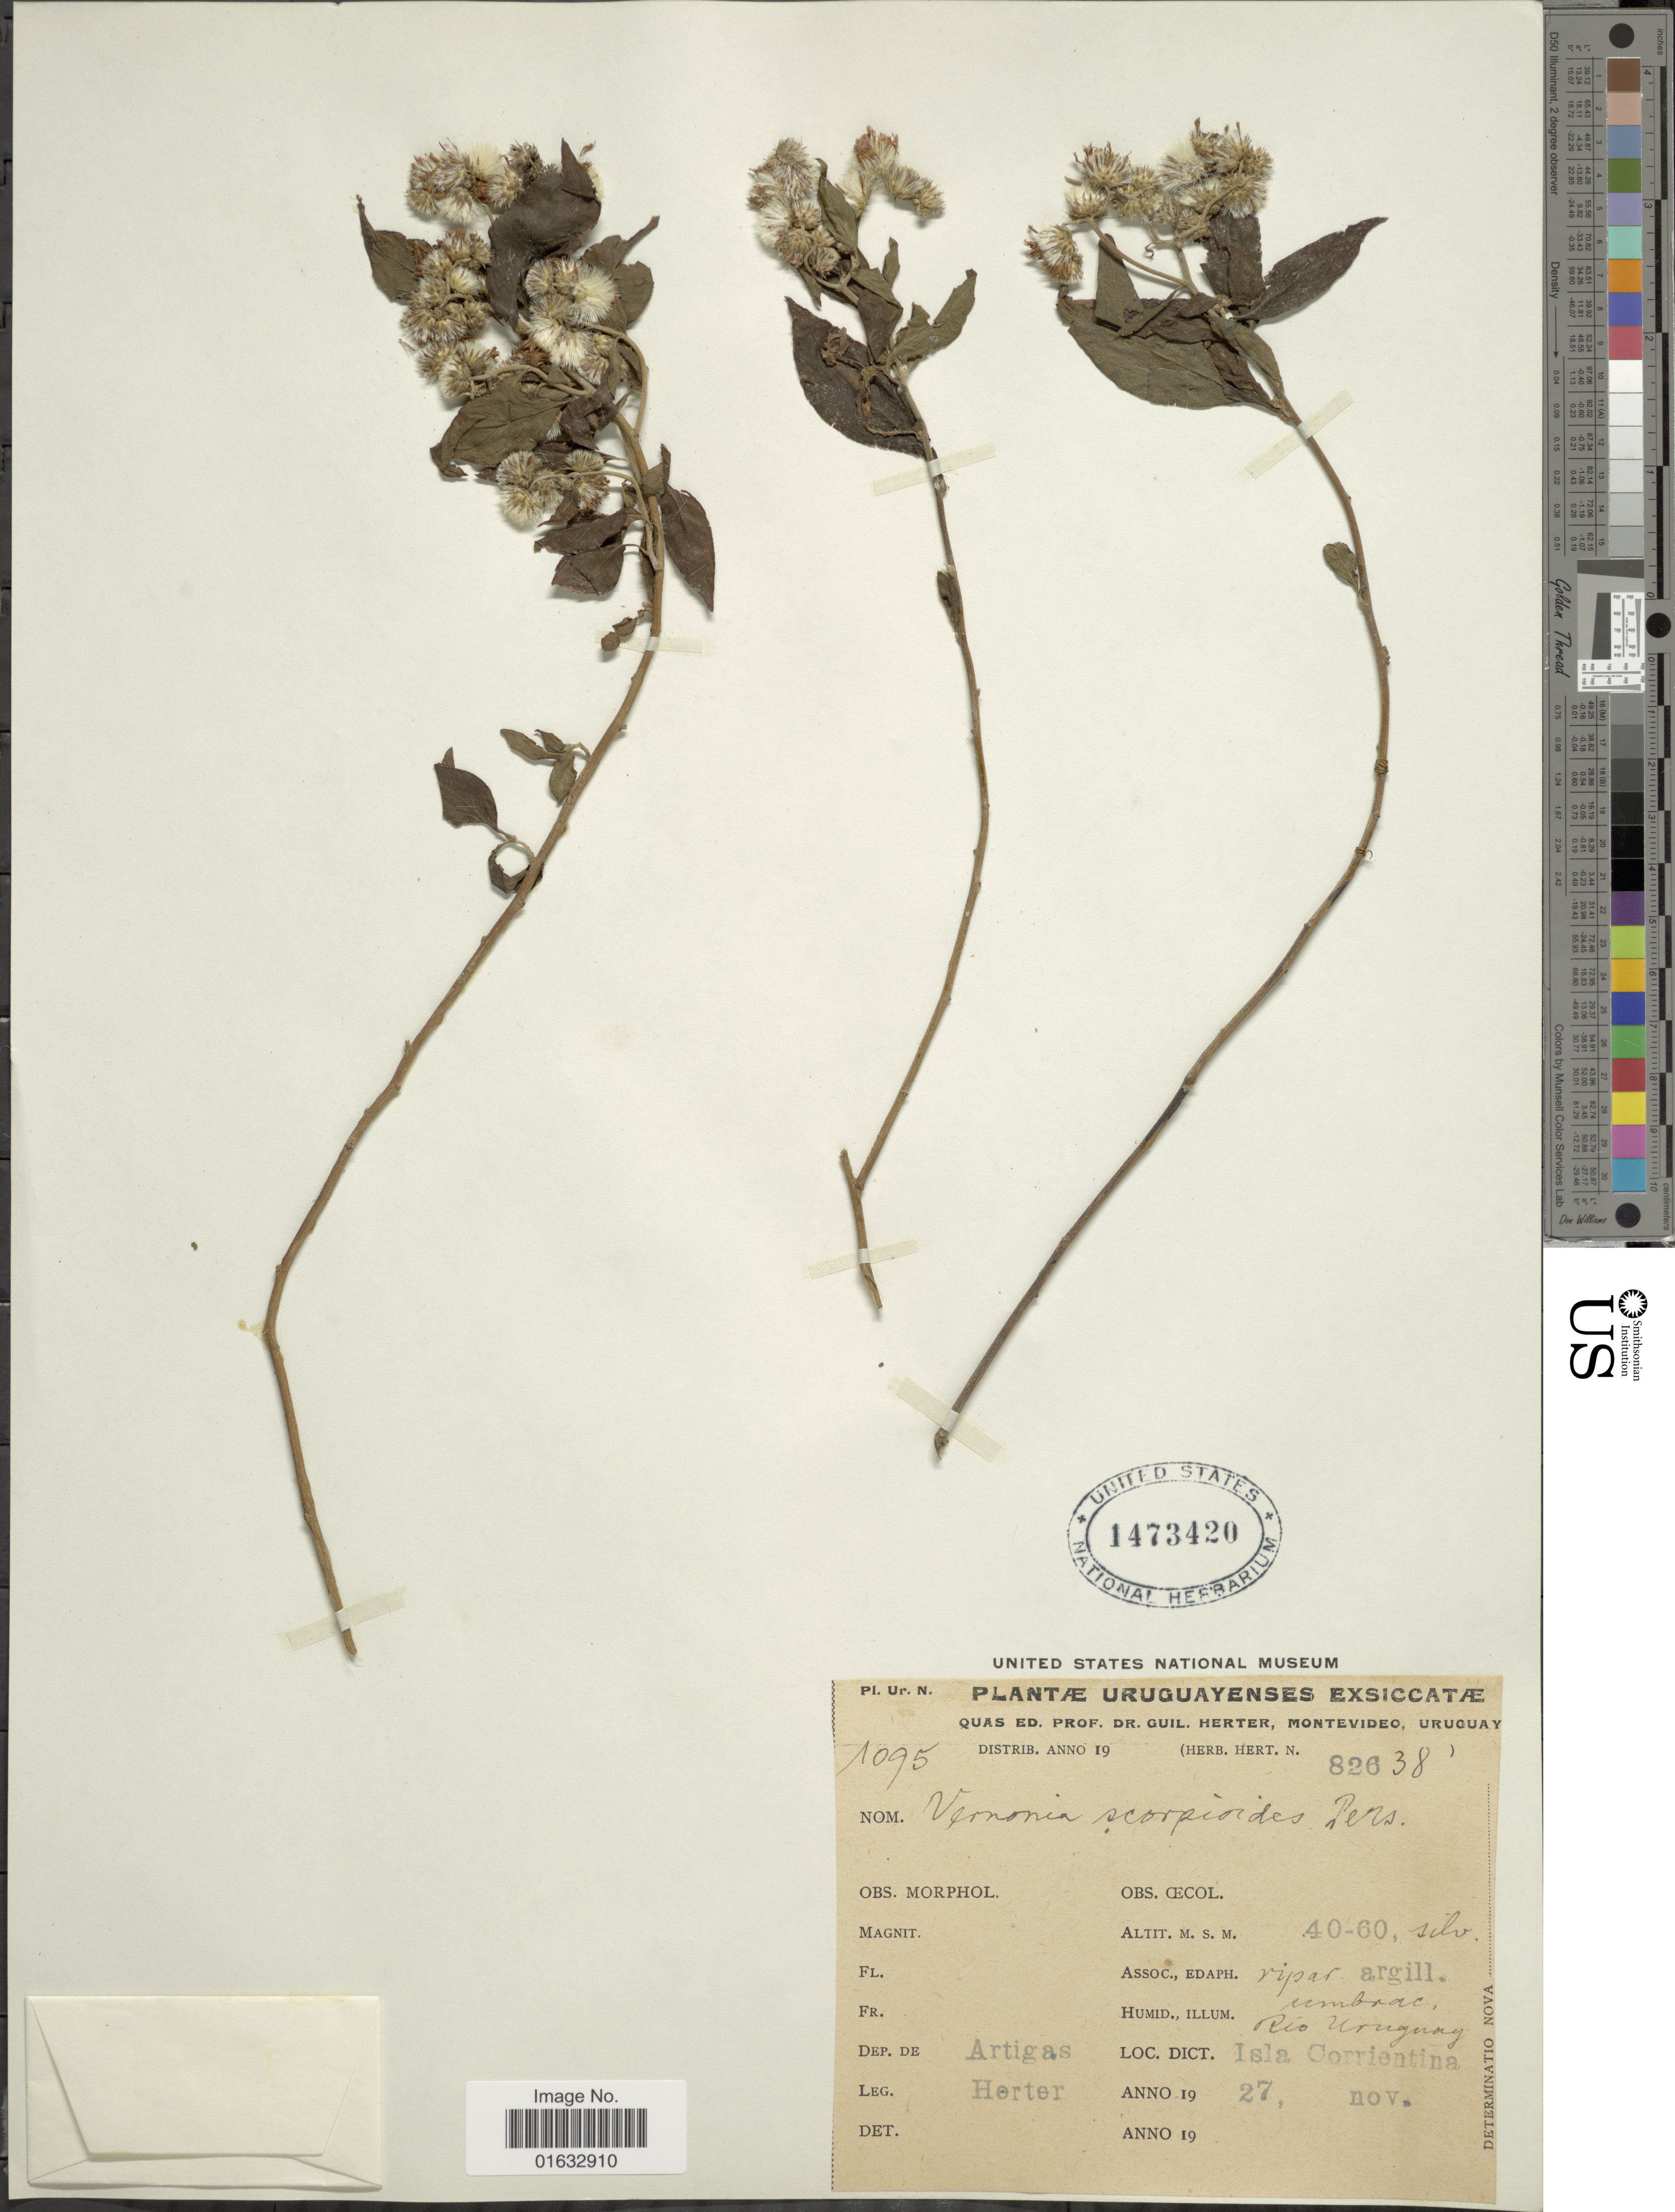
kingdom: Plantae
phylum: Tracheophyta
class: Magnoliopsida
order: Asterales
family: Asteraceae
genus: Cyrtocymura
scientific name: Cyrtocymura scorpioides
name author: (Lam.) H. Rob.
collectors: Herter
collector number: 1095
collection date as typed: Transcribed d/m/y: 27/11/19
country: Uruguay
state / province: Artigas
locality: Isla Corrientina. Rio Uruguay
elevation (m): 40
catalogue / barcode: US 1473420